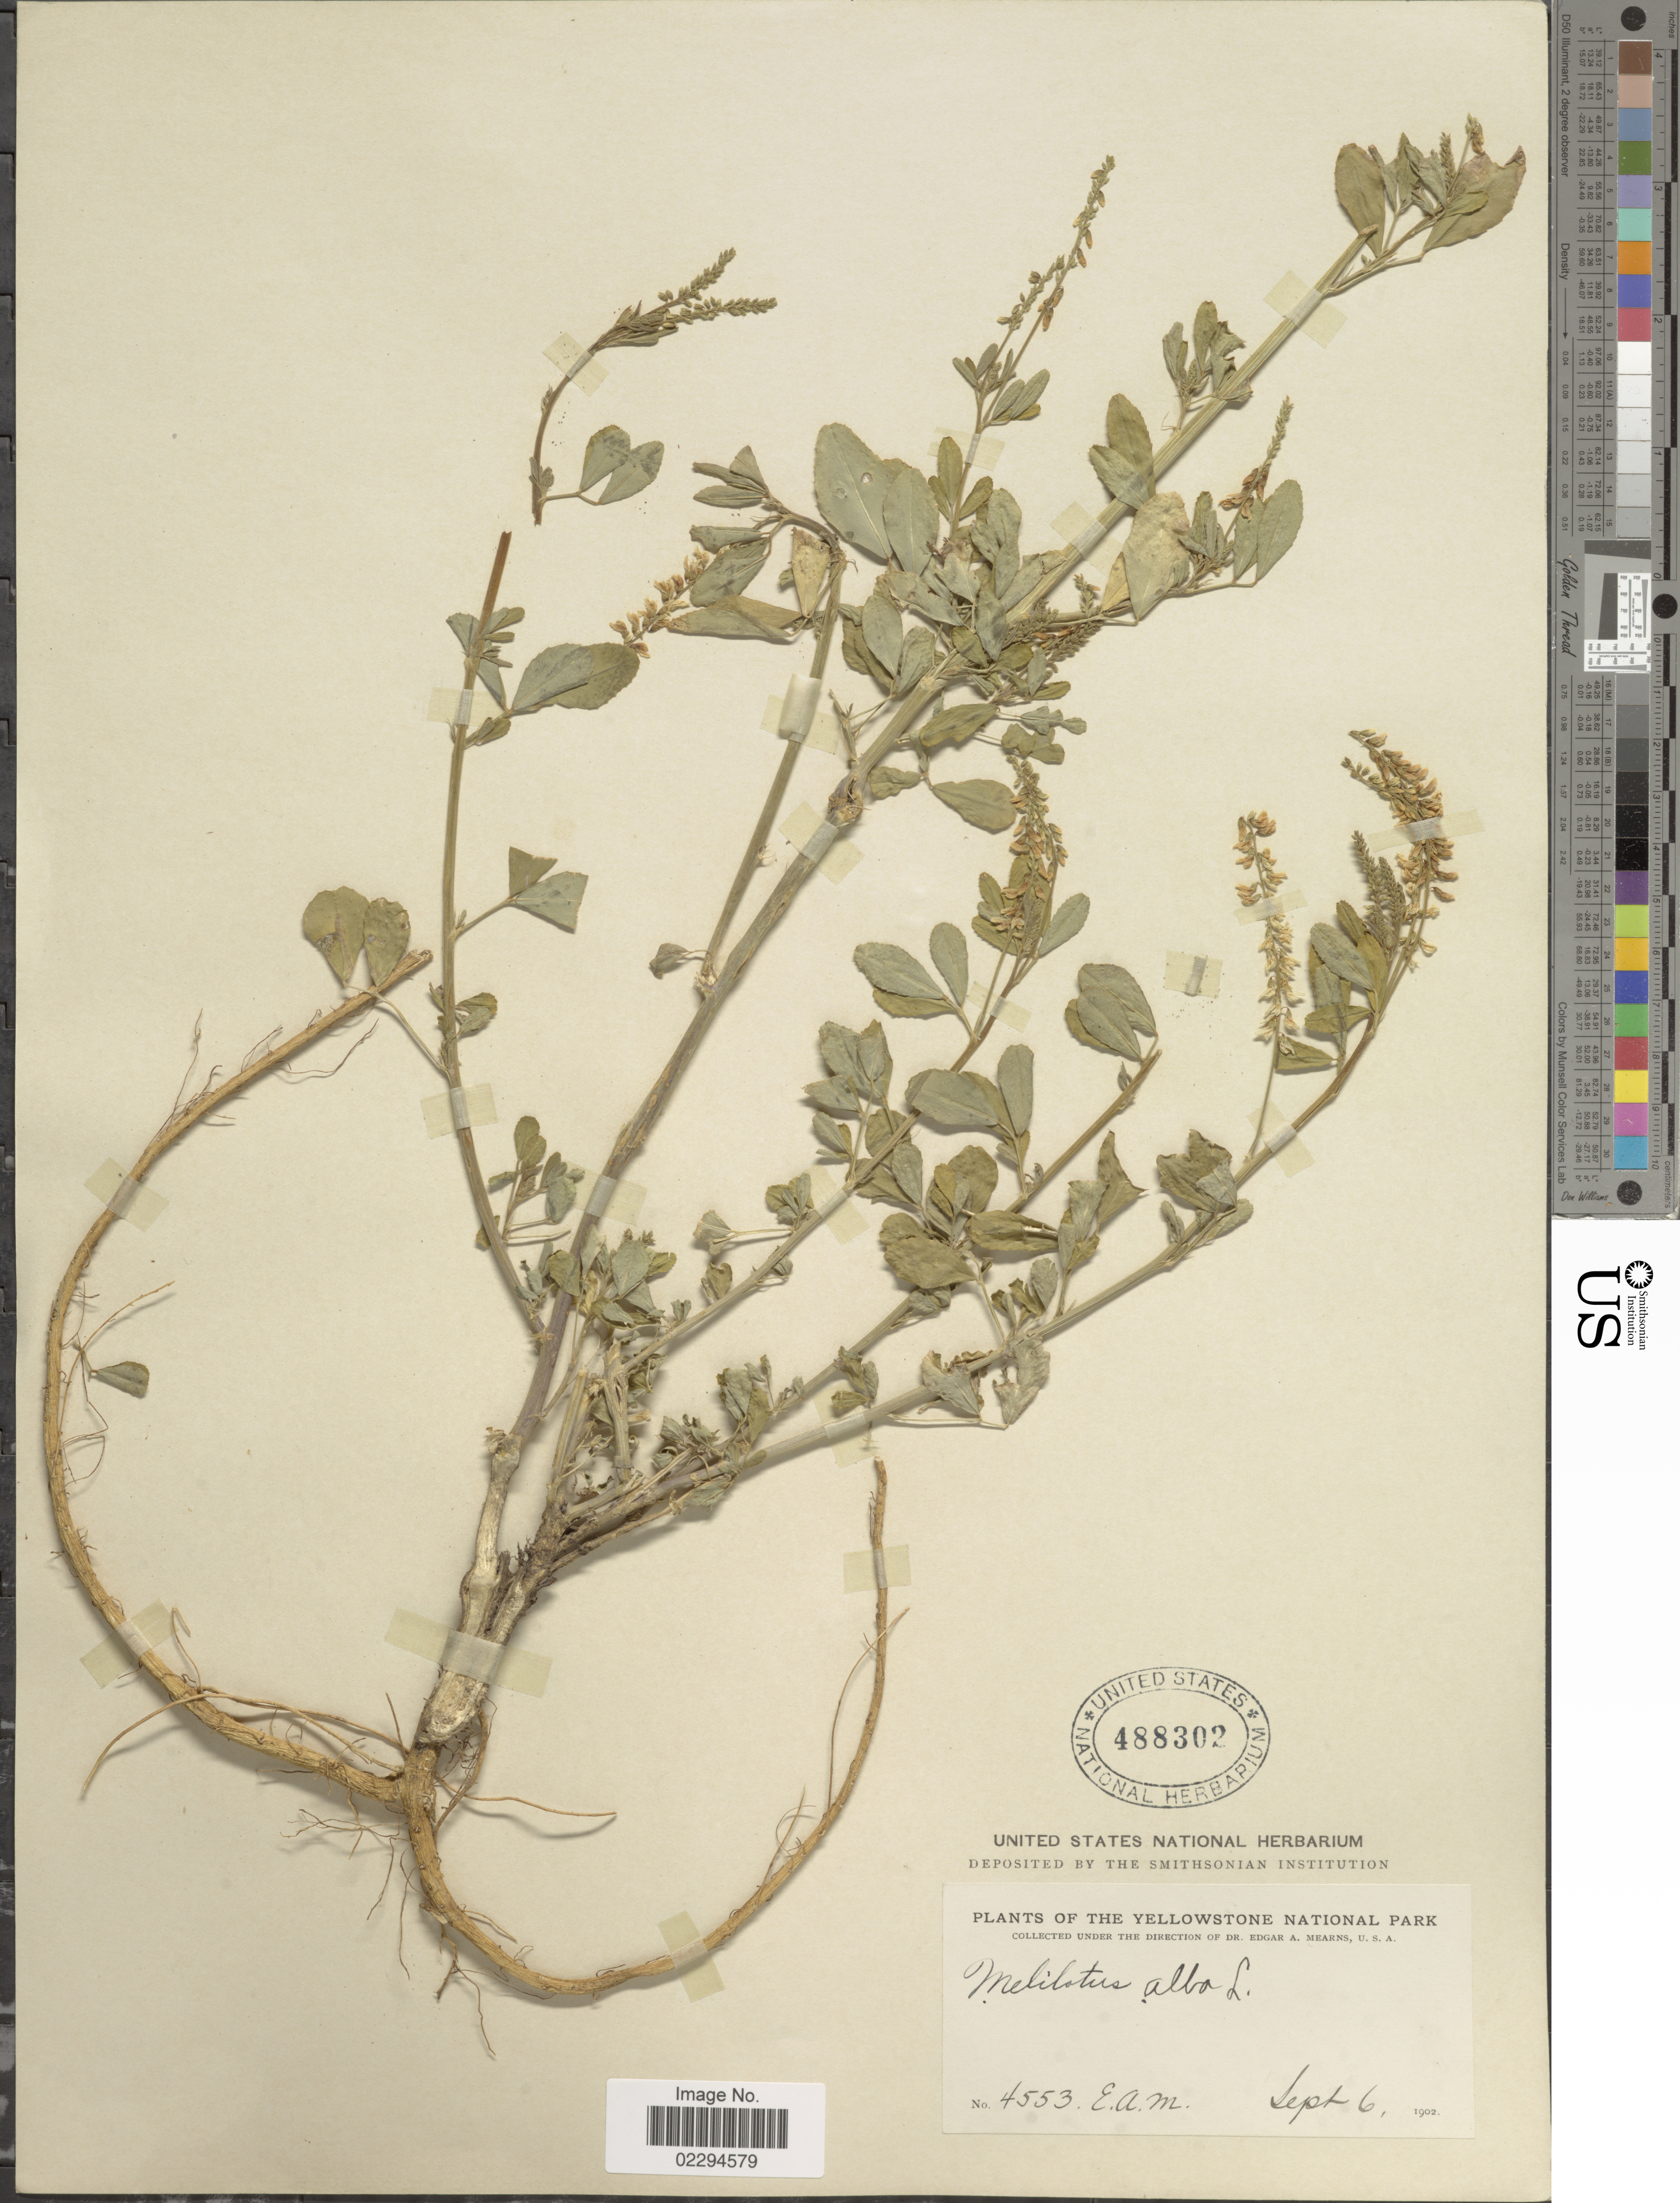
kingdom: Plantae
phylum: Tracheophyta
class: Magnoliopsida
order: Fabales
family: Fabaceae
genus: Melilotus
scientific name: Melilotus albus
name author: Medik.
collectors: E. A. Mearns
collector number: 4553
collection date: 1902-09-06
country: United States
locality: Yellowstone National Park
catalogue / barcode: US 488302